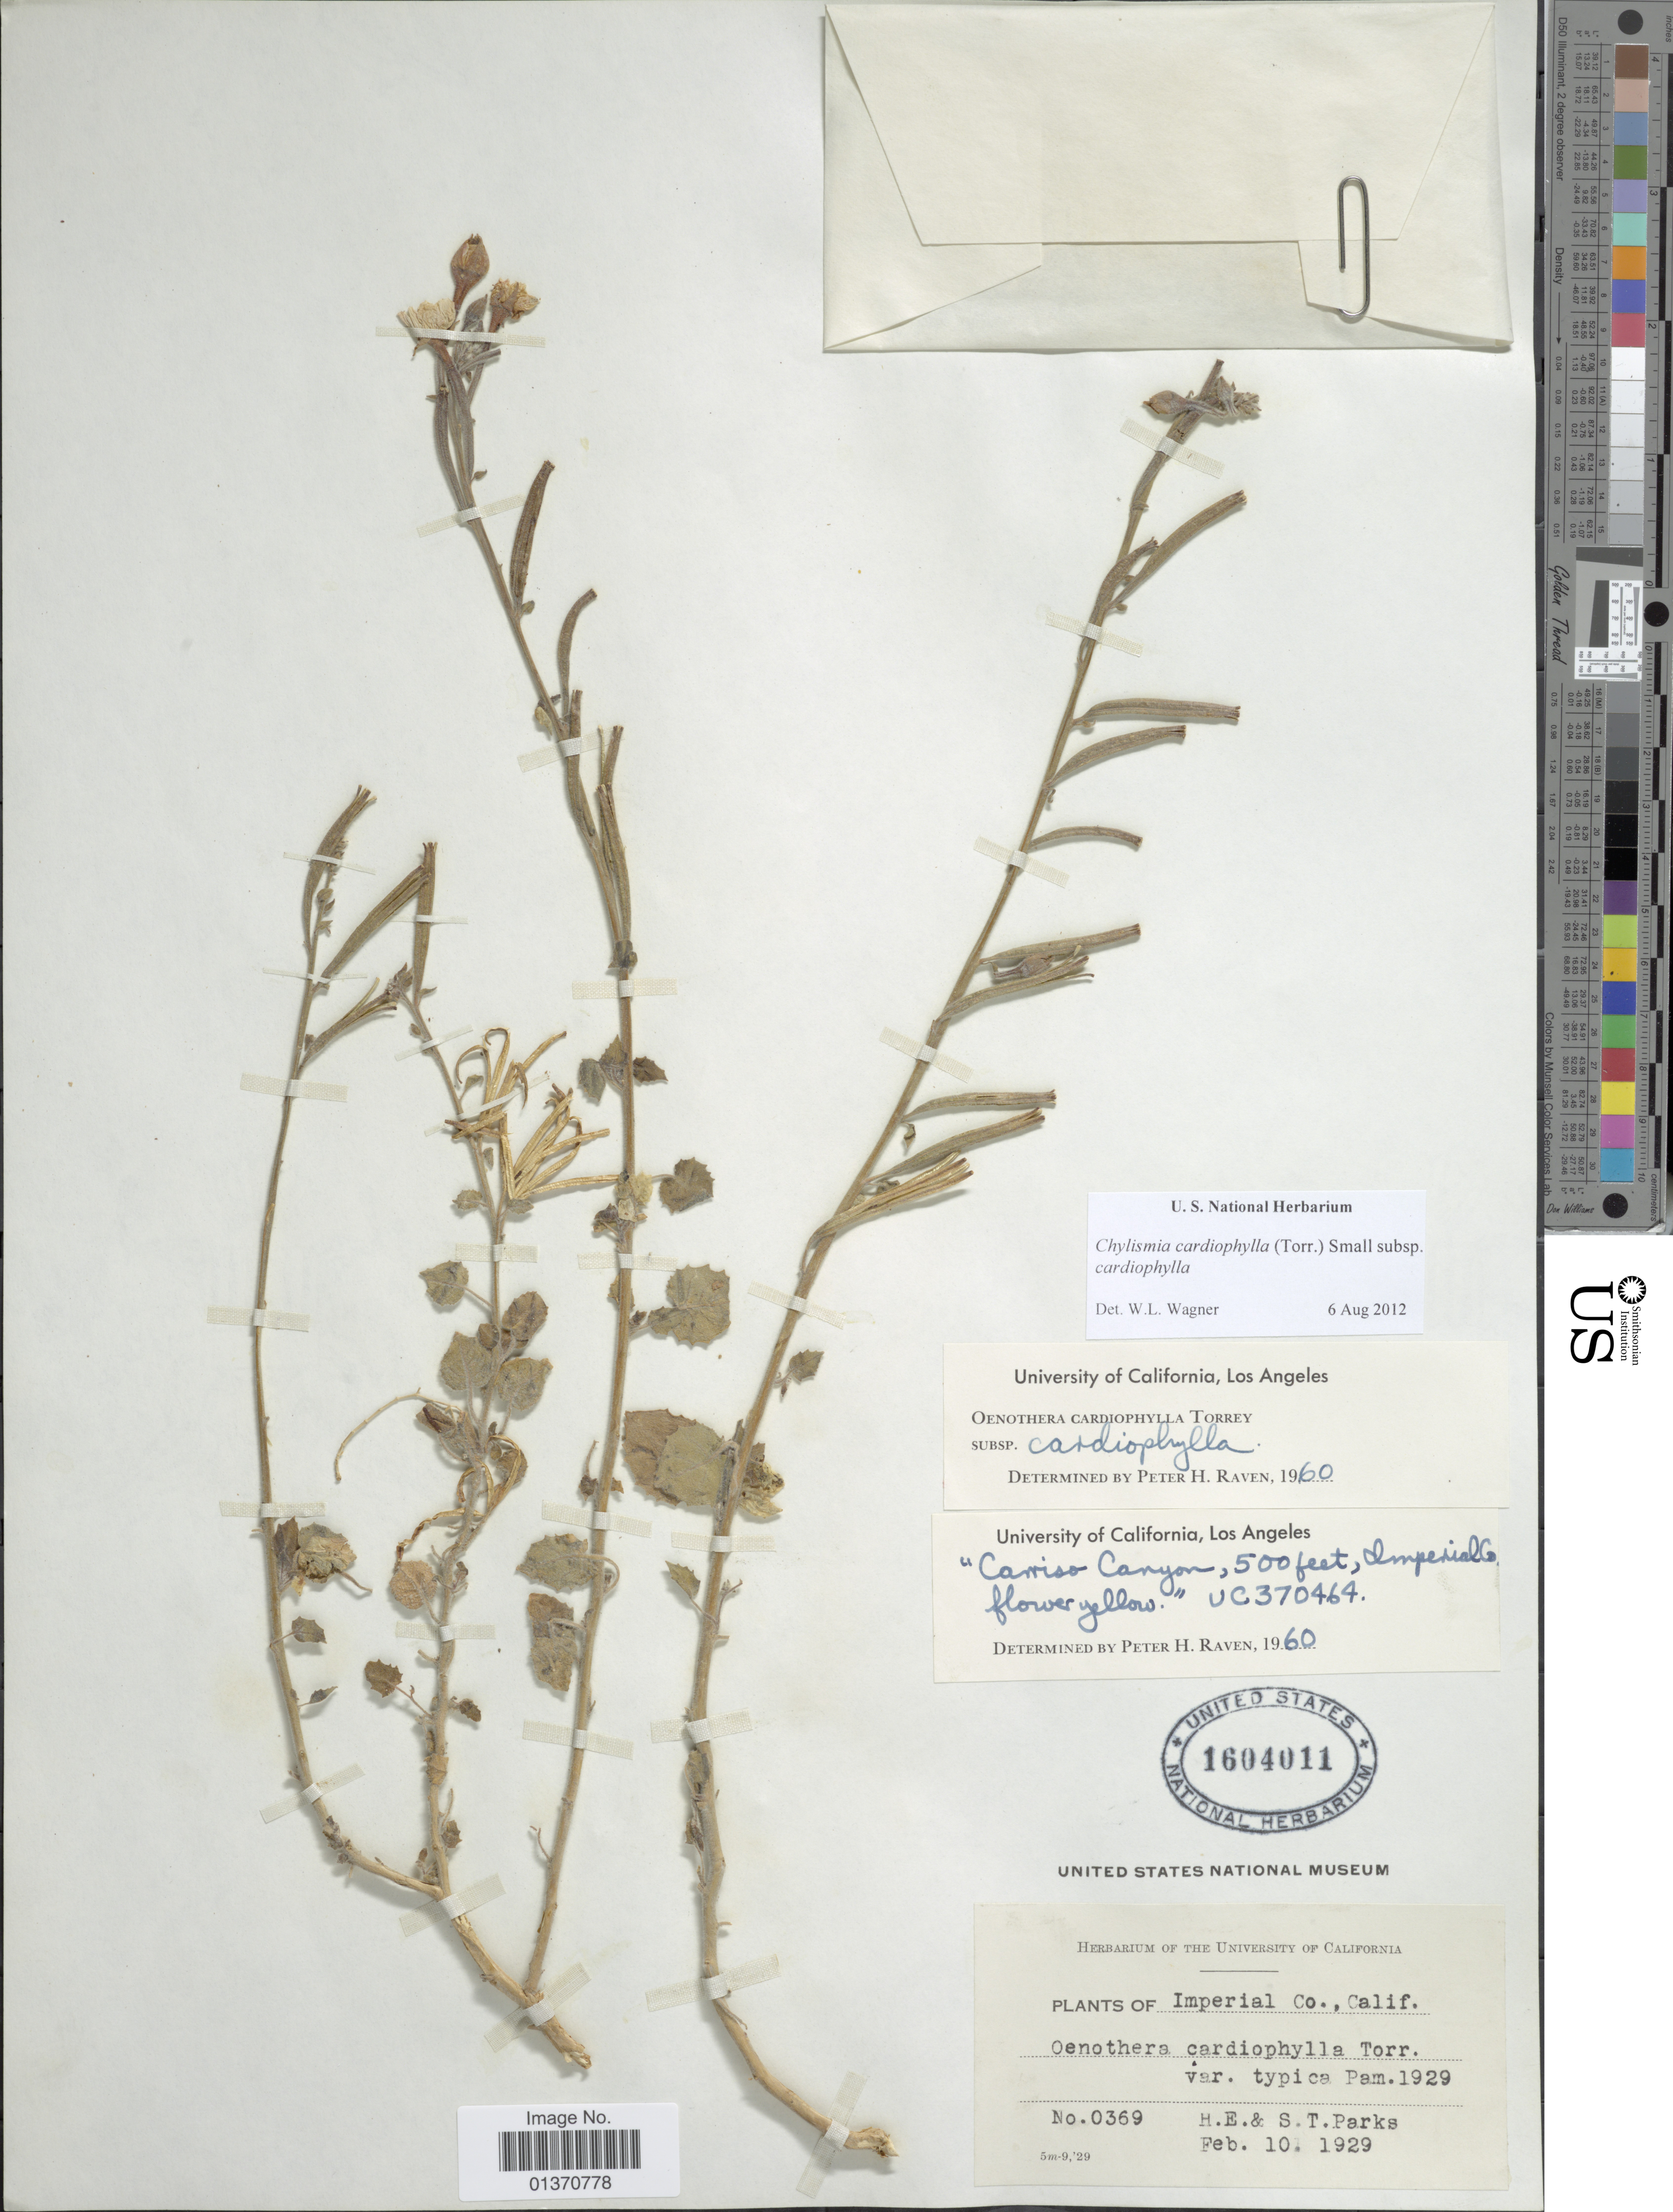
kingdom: Plantae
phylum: Tracheophyta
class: Magnoliopsida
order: Myrtales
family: Onagraceae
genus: Chylismia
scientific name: Chylismia cardiophylla subsp. cardiophylla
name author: (Torr.) Small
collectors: H. E. Parks & S. Parks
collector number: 0369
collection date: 1929-02-10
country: United States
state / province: California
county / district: Imperial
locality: Imperial Co., Calif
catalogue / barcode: US 1604011